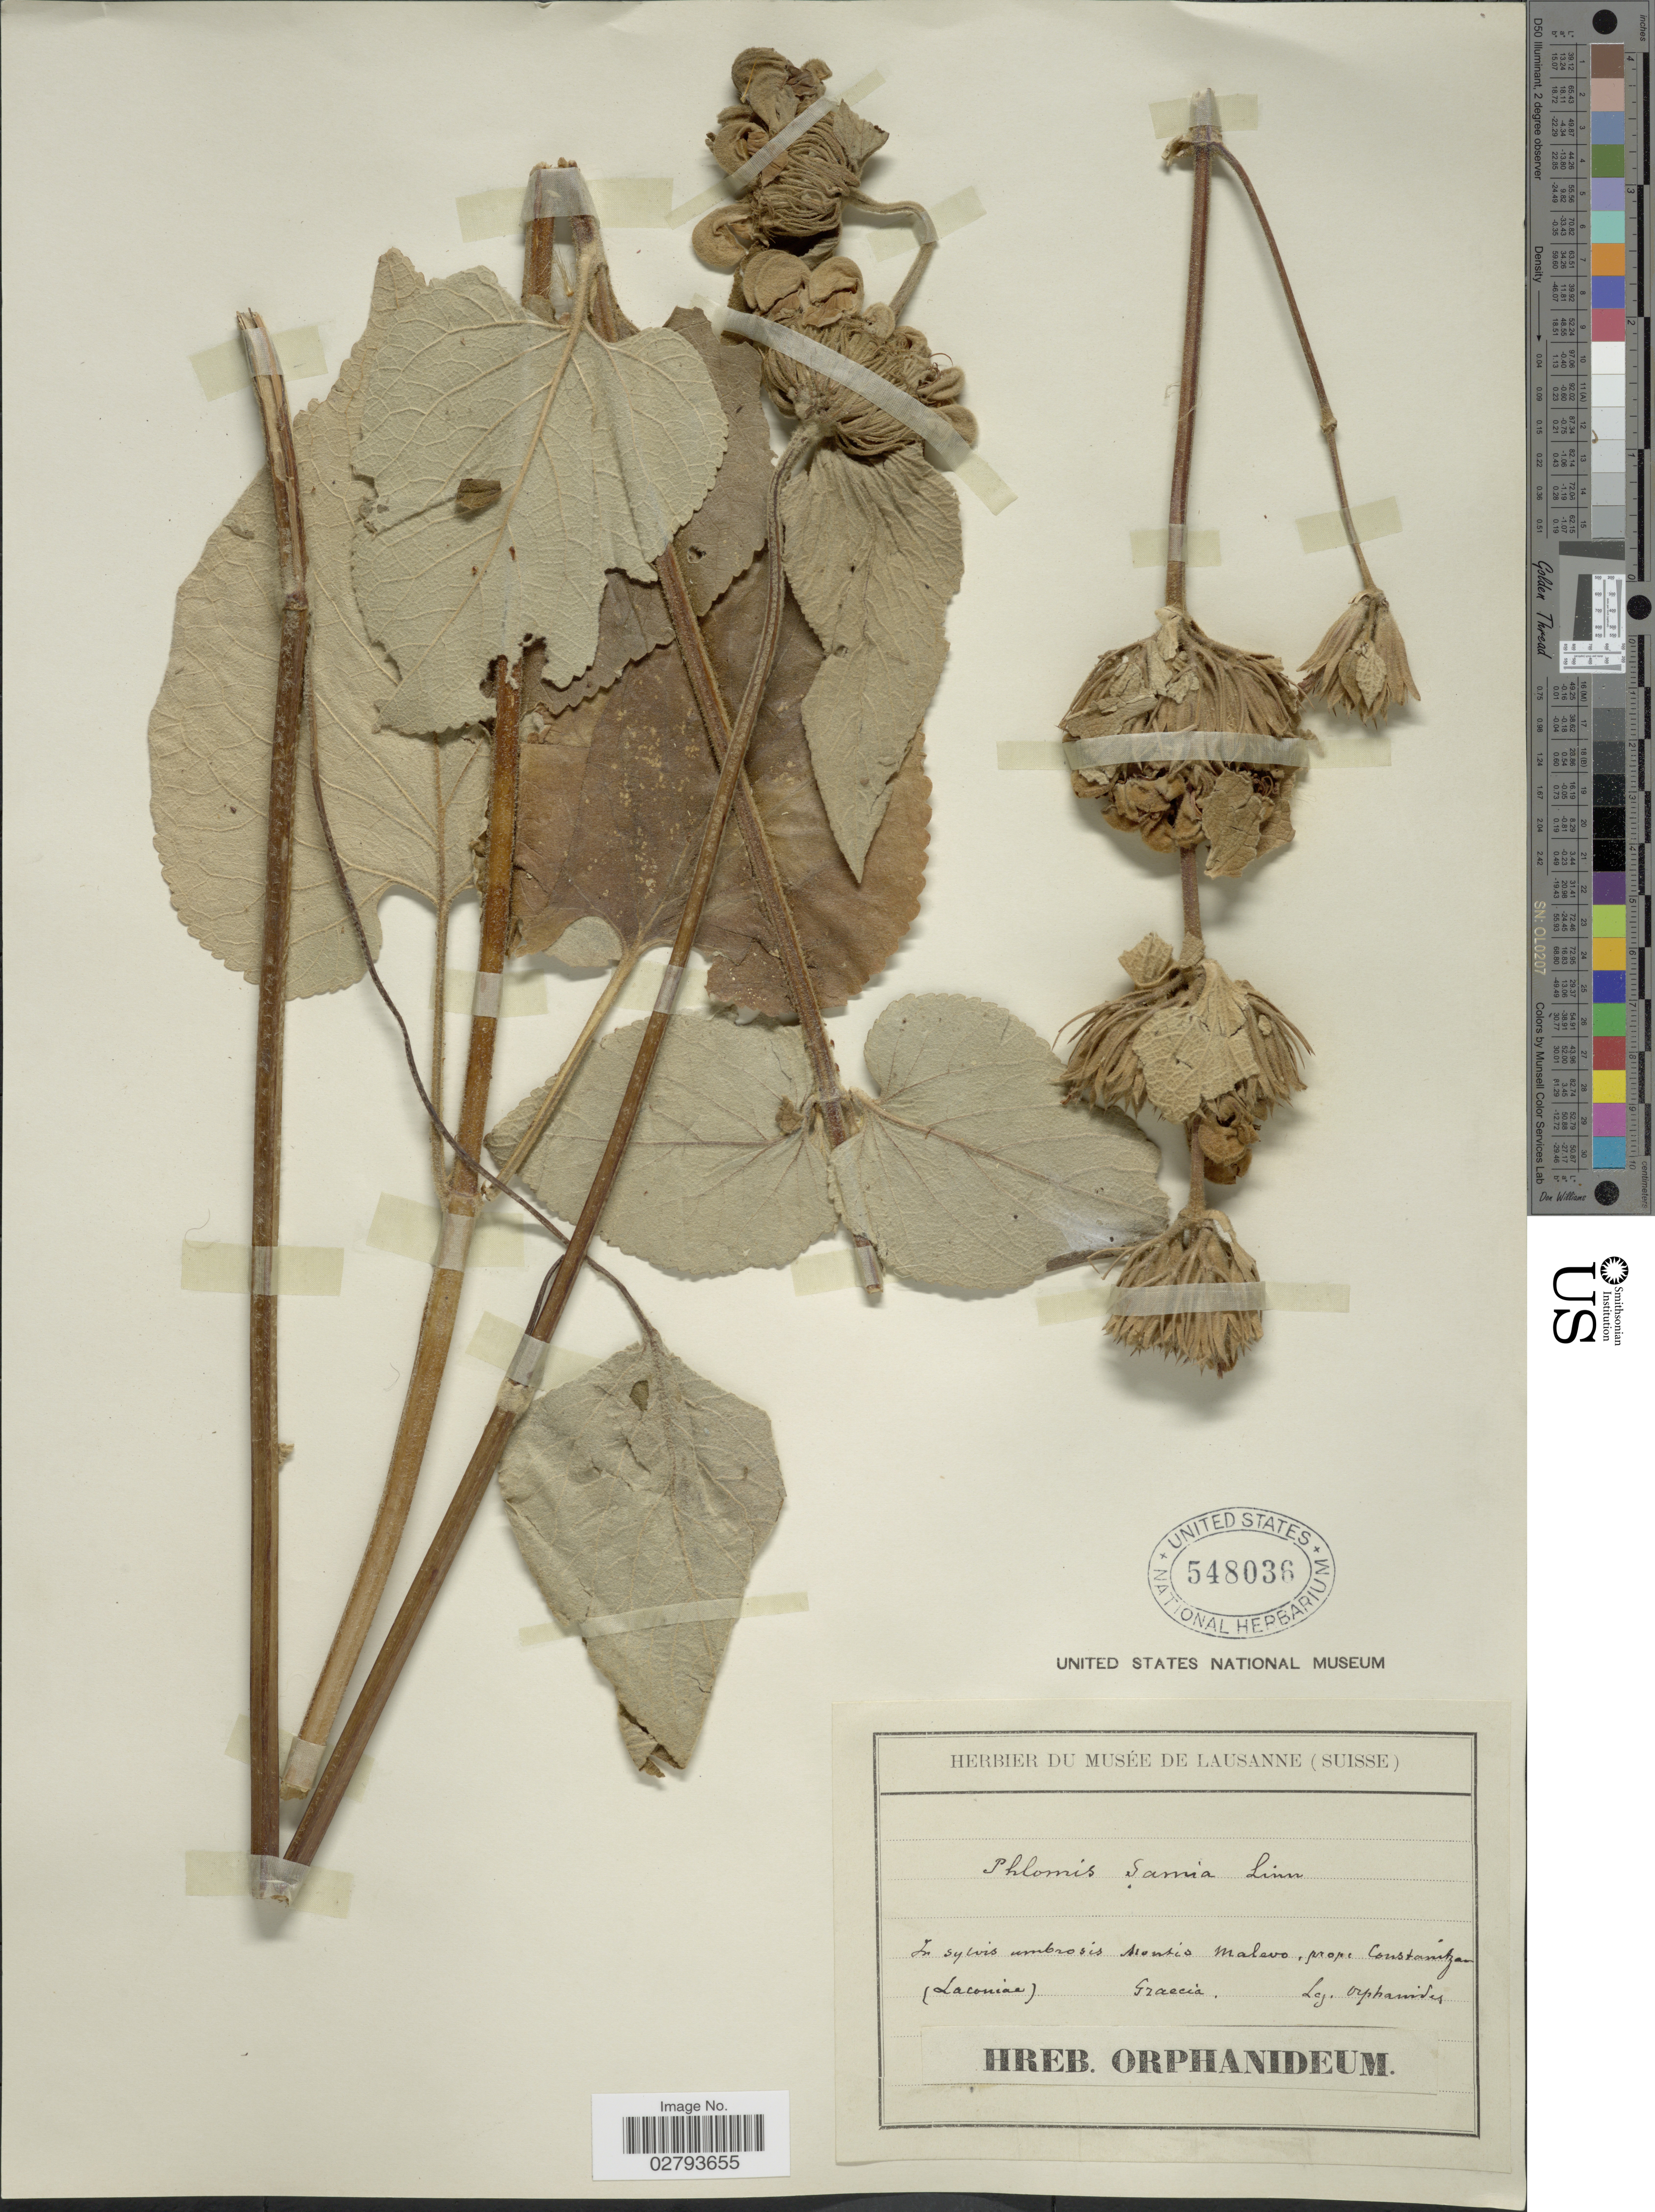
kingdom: Plantae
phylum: Tracheophyta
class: Magnoliopsida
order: Lamiales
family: Lamiaceae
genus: Phlomis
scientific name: Phlomis samia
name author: L.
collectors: Orphanides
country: Greece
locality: In sylvis umbrosis montis Malavo, prope Constanitzan.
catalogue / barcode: US 548036